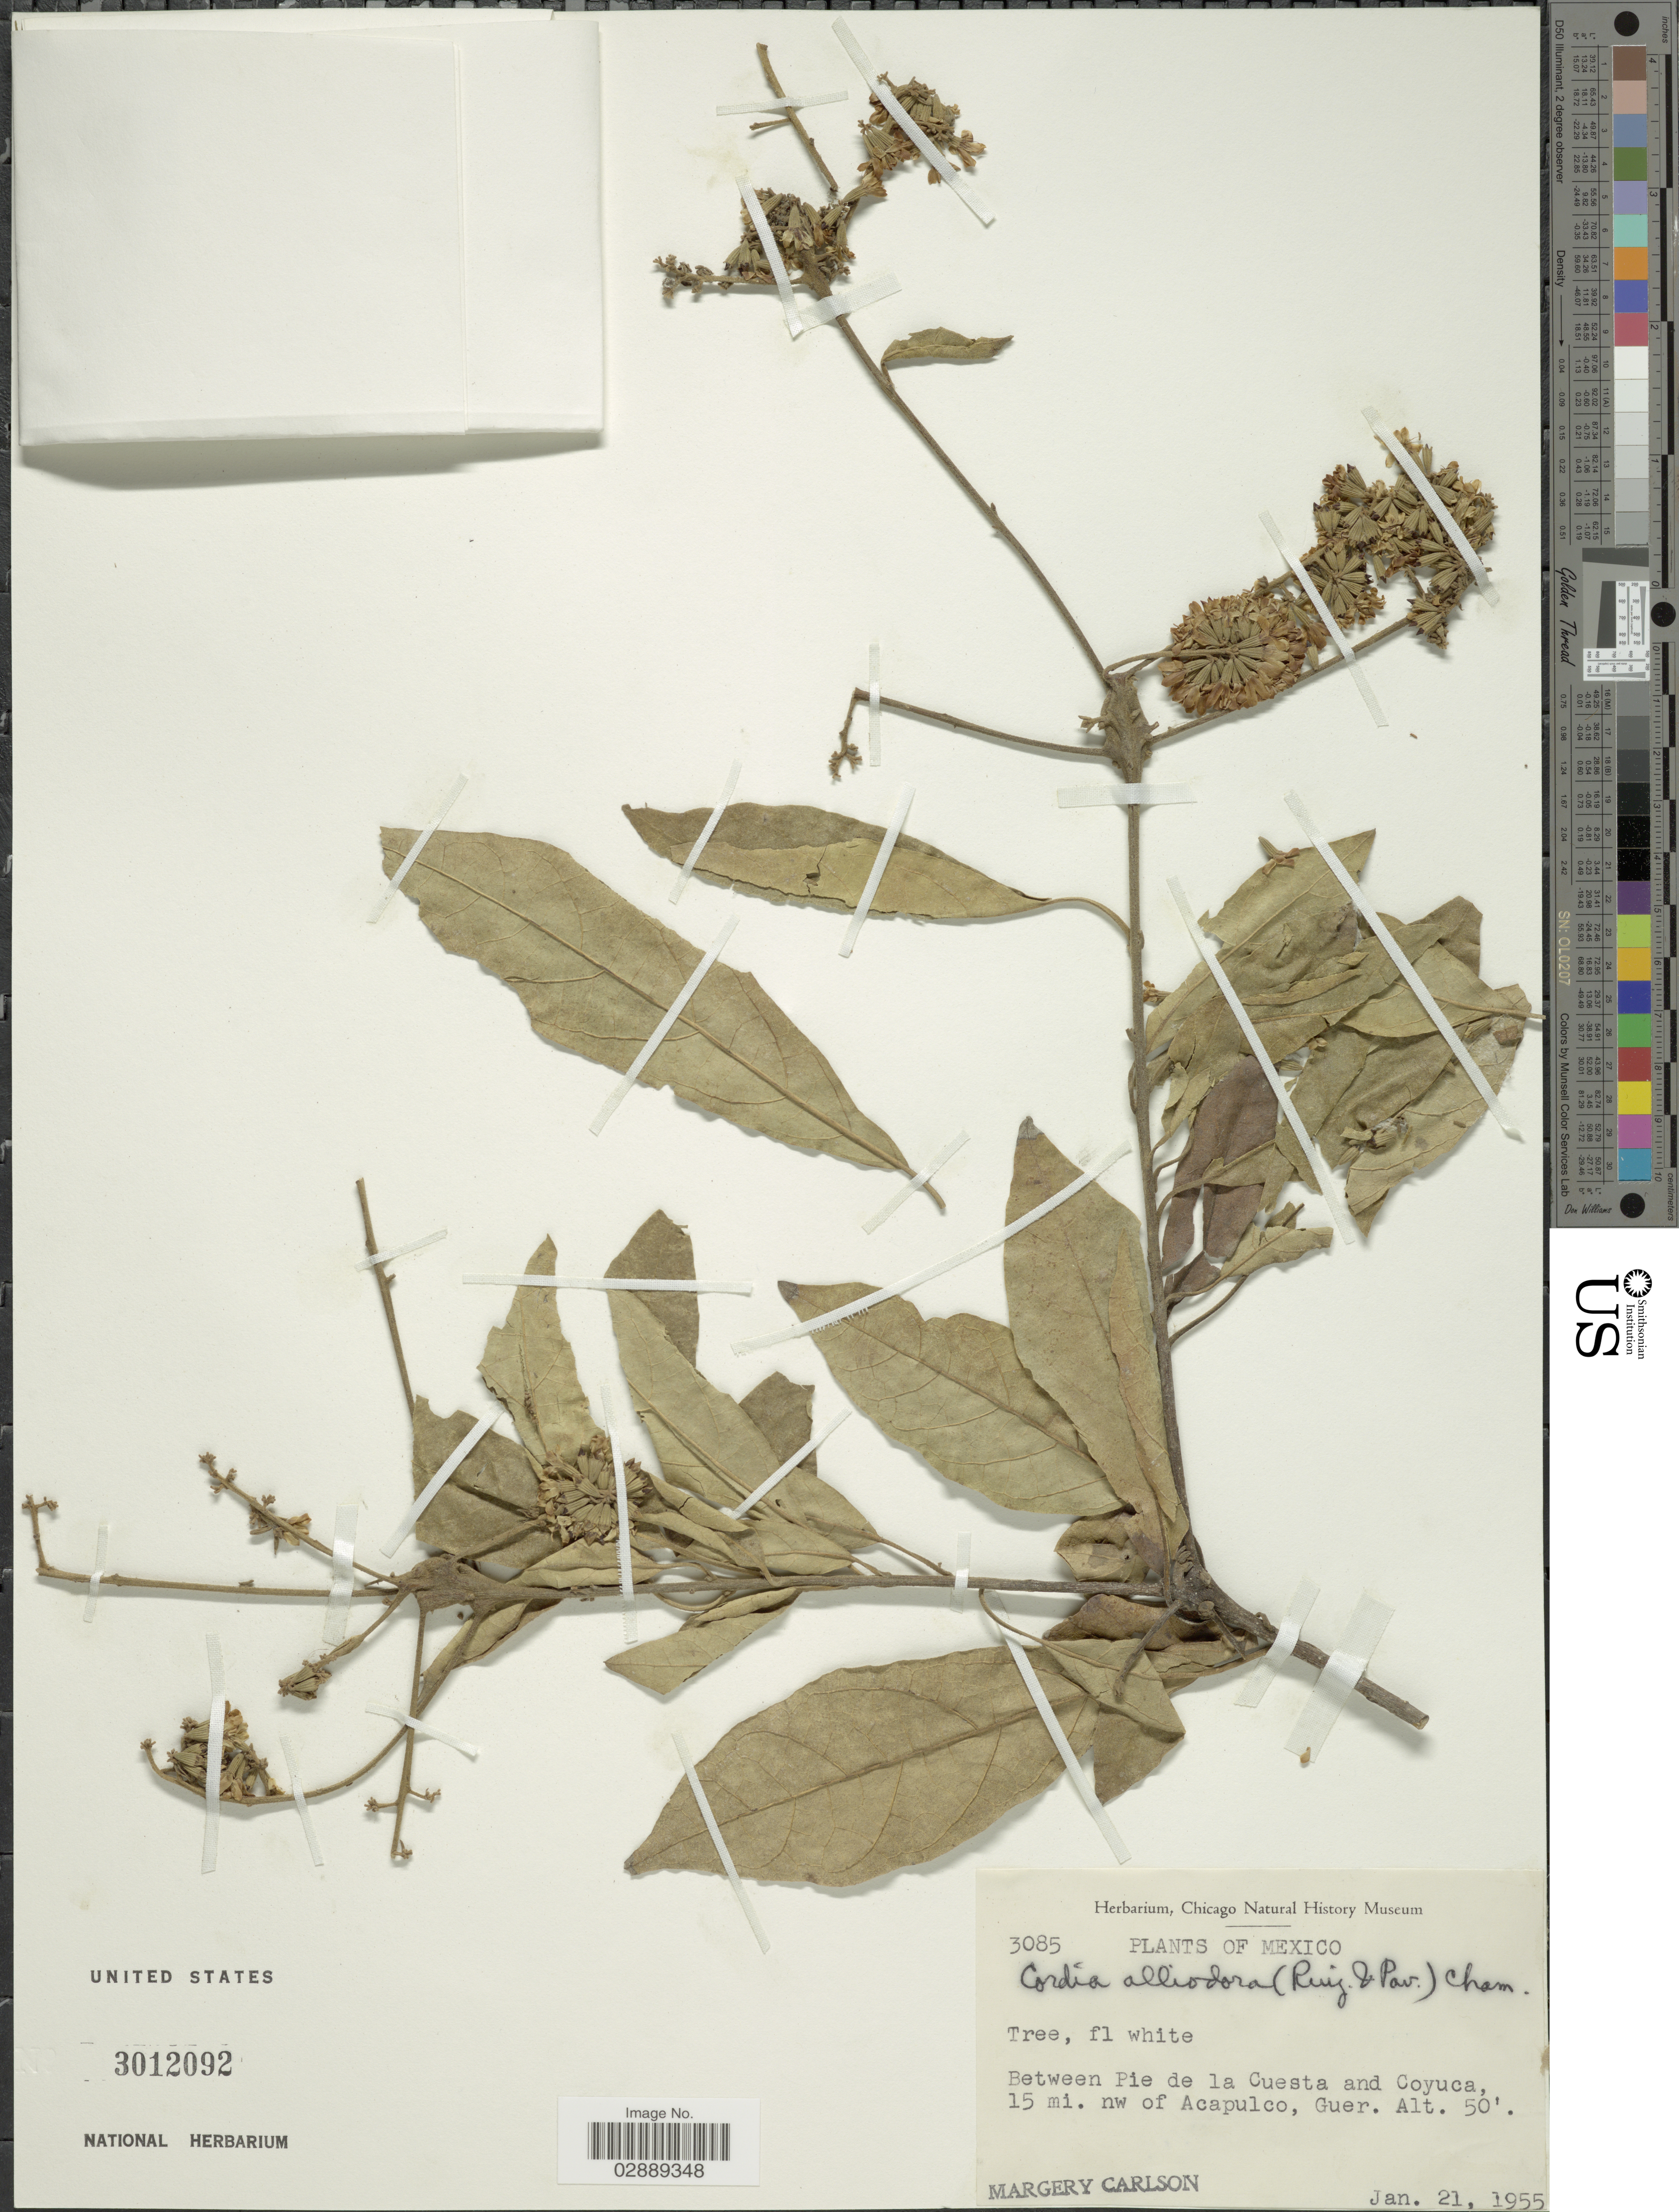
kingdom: Plantae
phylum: Tracheophyta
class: Magnoliopsida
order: Boraginales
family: Cordiaceae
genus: Cordia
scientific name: Cordia alliodora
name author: (Ruiz & Pav.) Oken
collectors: M. C. Carlson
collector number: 3085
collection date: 1955-01-21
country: Mexico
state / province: Guerrero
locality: Between Pie de la Cuesta and Coyuca, 15 mi. nw of Acapulco, Guer.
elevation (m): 15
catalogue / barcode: US 3012092